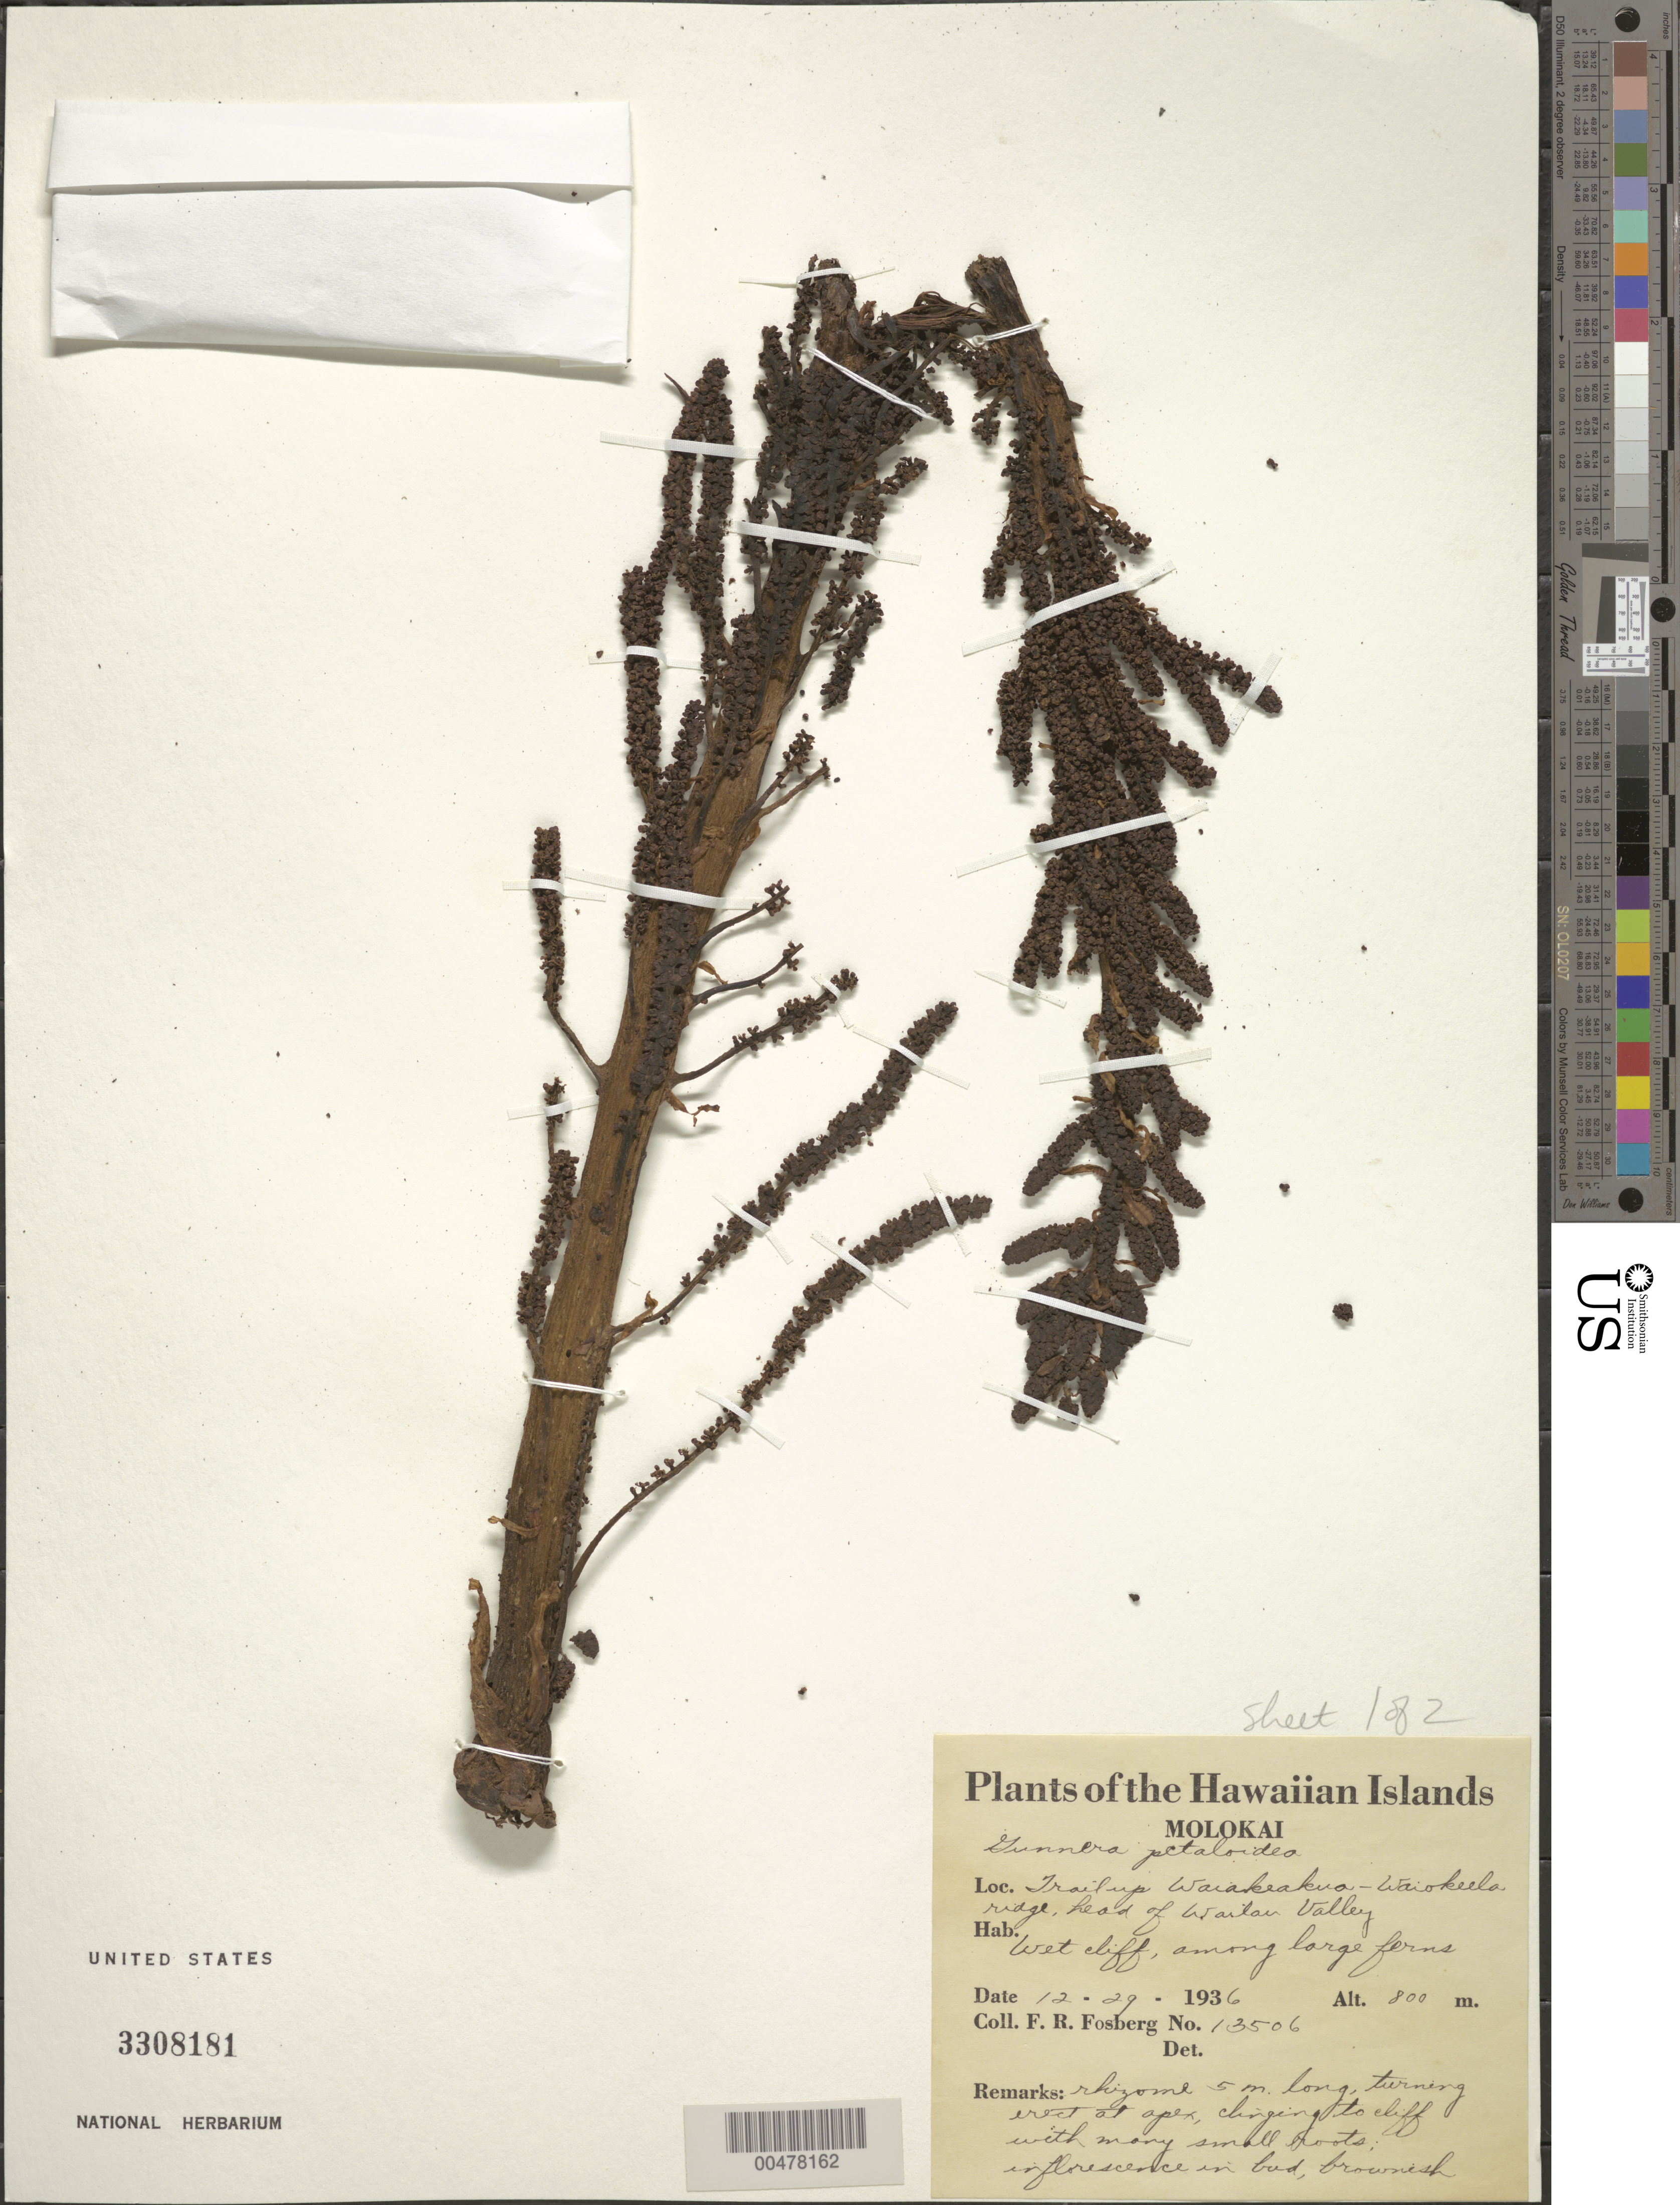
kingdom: Plantae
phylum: Tracheophyta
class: Magnoliopsida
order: Gunnerales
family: Gunneraceae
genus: Gunnera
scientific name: Gunnera petaloidea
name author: Gaudich.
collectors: F. R. Fosberg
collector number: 13506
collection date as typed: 29 Dec 1936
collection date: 1936-12-29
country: United States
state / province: Hawaii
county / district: Maui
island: Moloka'i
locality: Trail up Waiakeakua-Waiokeela Ridge, head of Wailau Valley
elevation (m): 800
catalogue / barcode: US 3308181